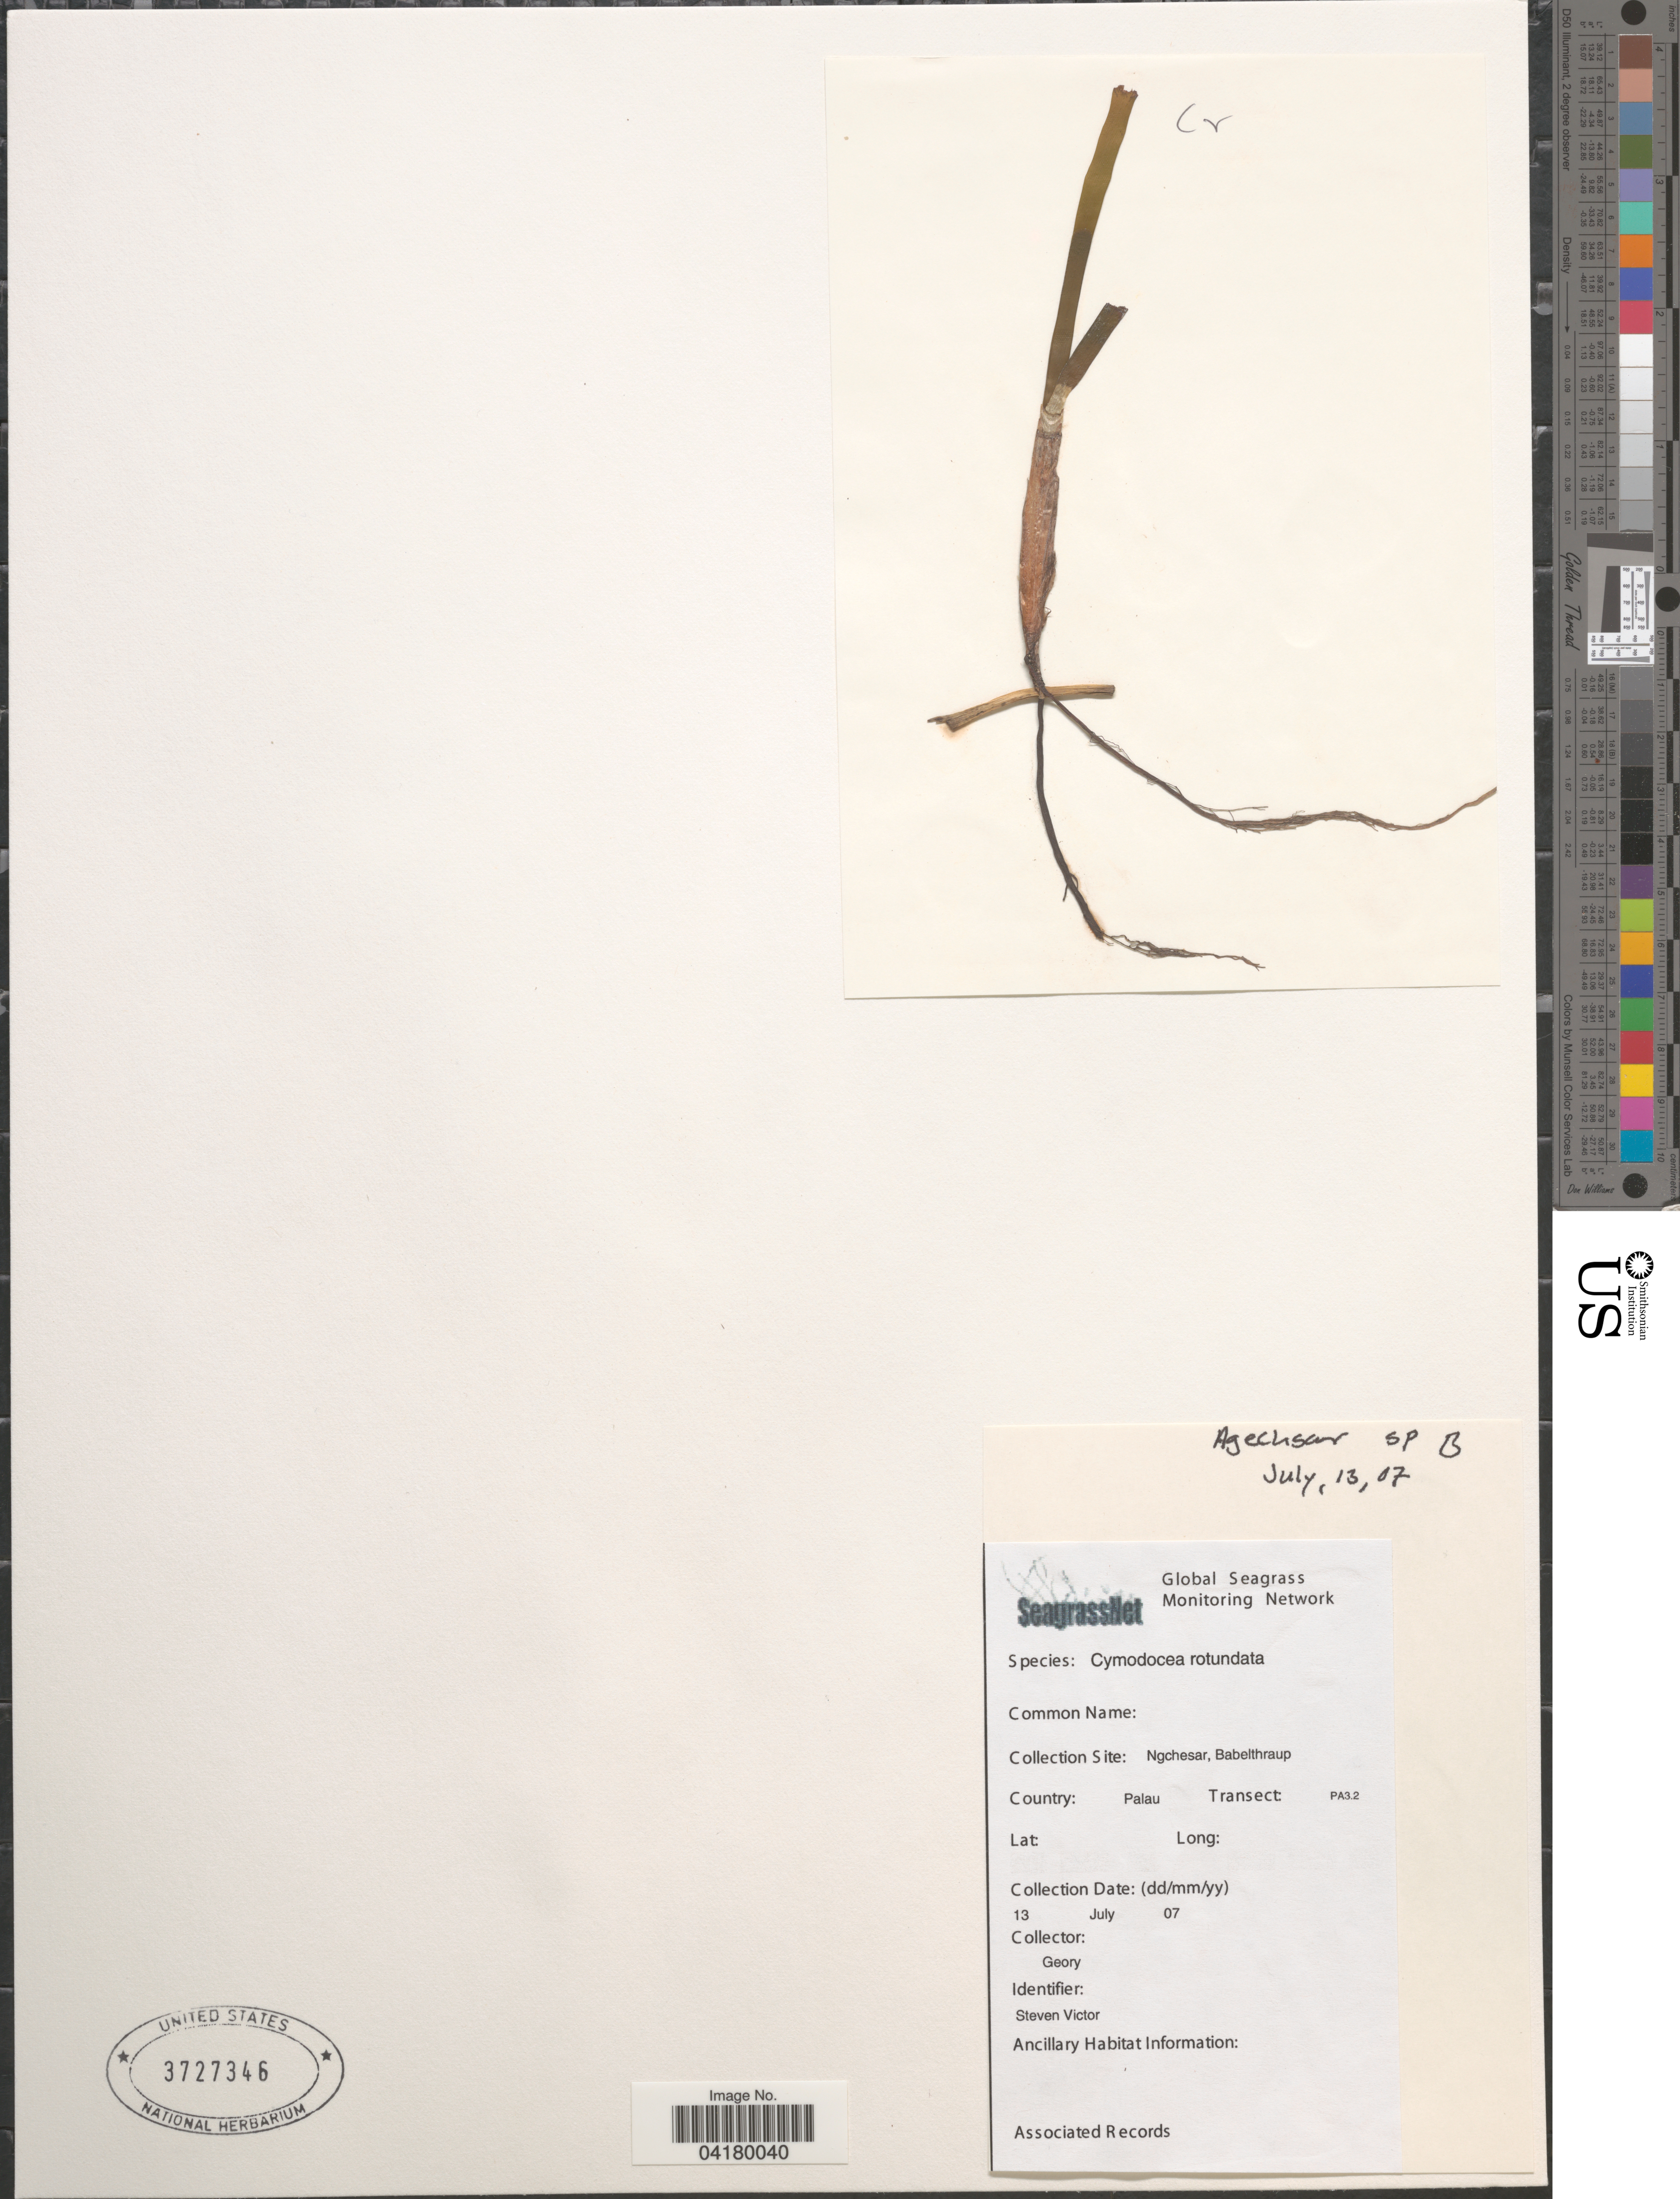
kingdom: Plantae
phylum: Tracheophyta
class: Liliopsida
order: Alismatales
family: Cymodoceaceae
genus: Cymodocea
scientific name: Cymodocea rotundata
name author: Asch. & Schweinf.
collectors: Geor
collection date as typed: Transcribed d/m/y: 13/7/7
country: Palau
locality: Collection Site: Ngchesar, Babelthraup. Country: Palau. Transect: PA3.2.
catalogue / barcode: US 3727346